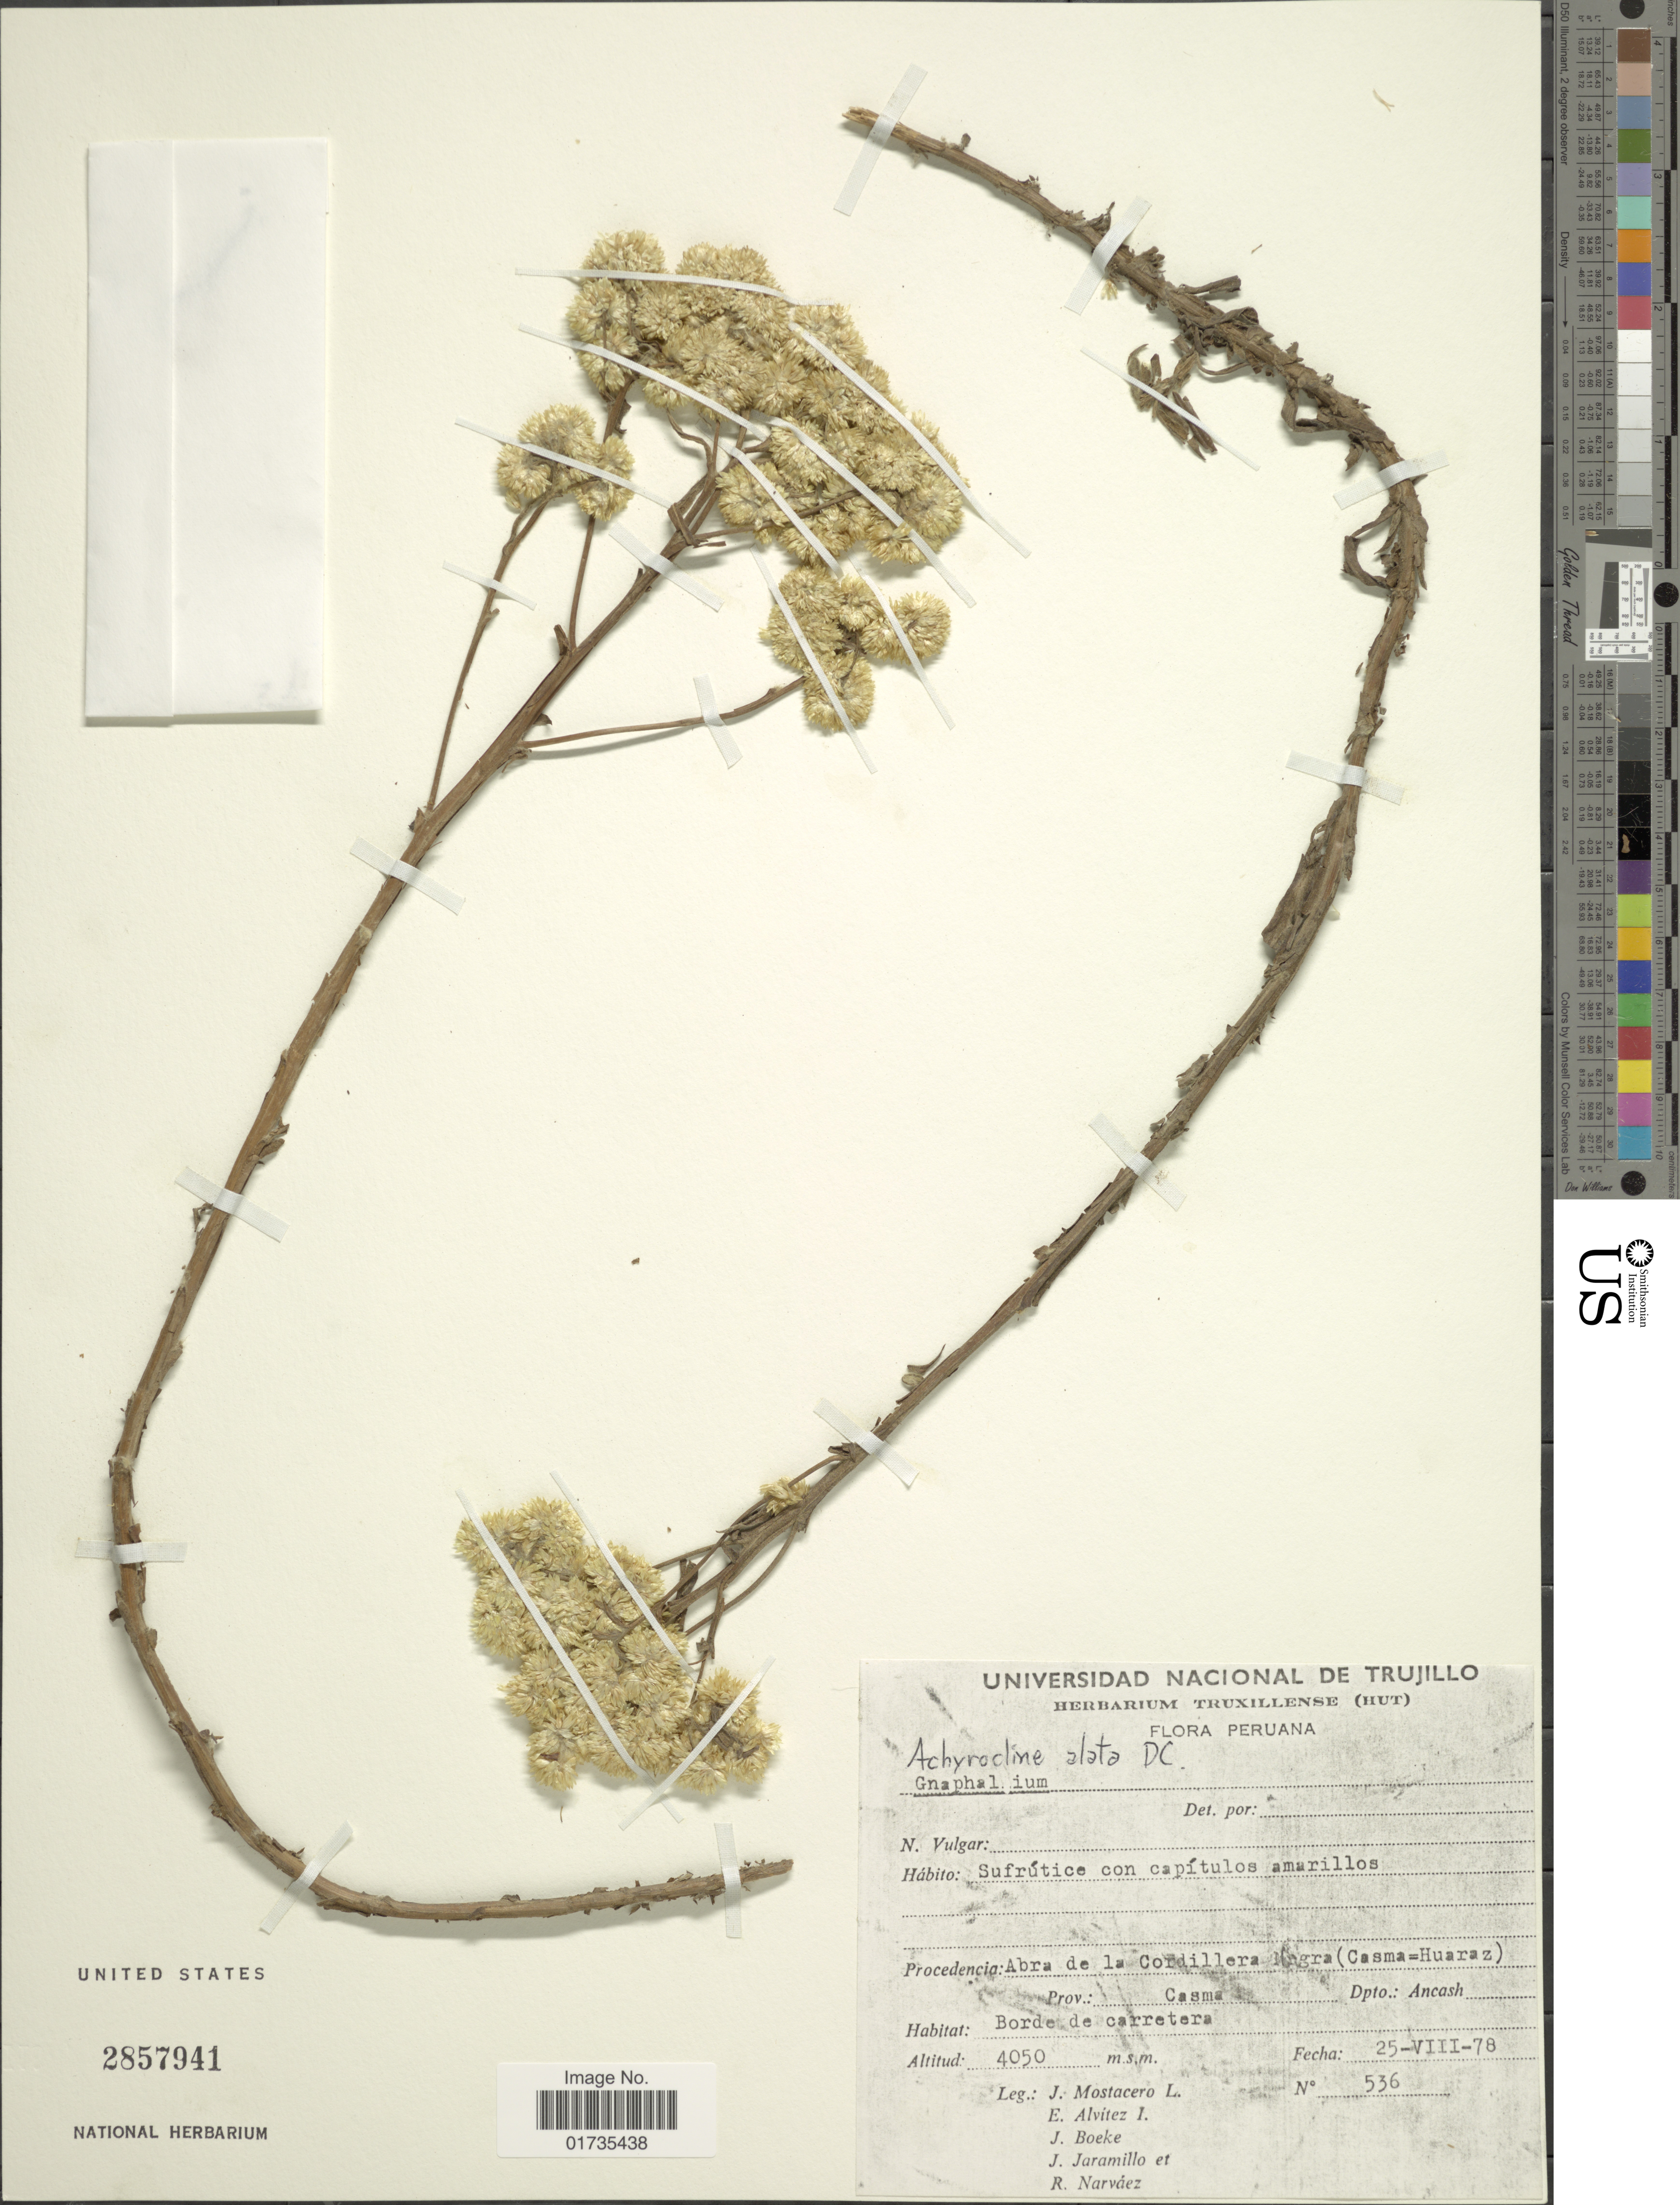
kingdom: Plantae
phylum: Tracheophyta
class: Magnoliopsida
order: Asterales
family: Asteraceae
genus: Achyrocline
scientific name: Achyrocline alata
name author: (Kunth) DC.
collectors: J. Mostacero L., E. Alvitez I., J. D. Boeke, J. Jaramillo & R. Narváez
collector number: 536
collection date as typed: Transcribed d/m/y: 25/8/78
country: Peru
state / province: Ancash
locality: Procedencia: Abra de la Cordillera Magra (Casma=Huaraz). Prov.: Casma. Dpto.: Ancash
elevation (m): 4050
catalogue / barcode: US 2857941